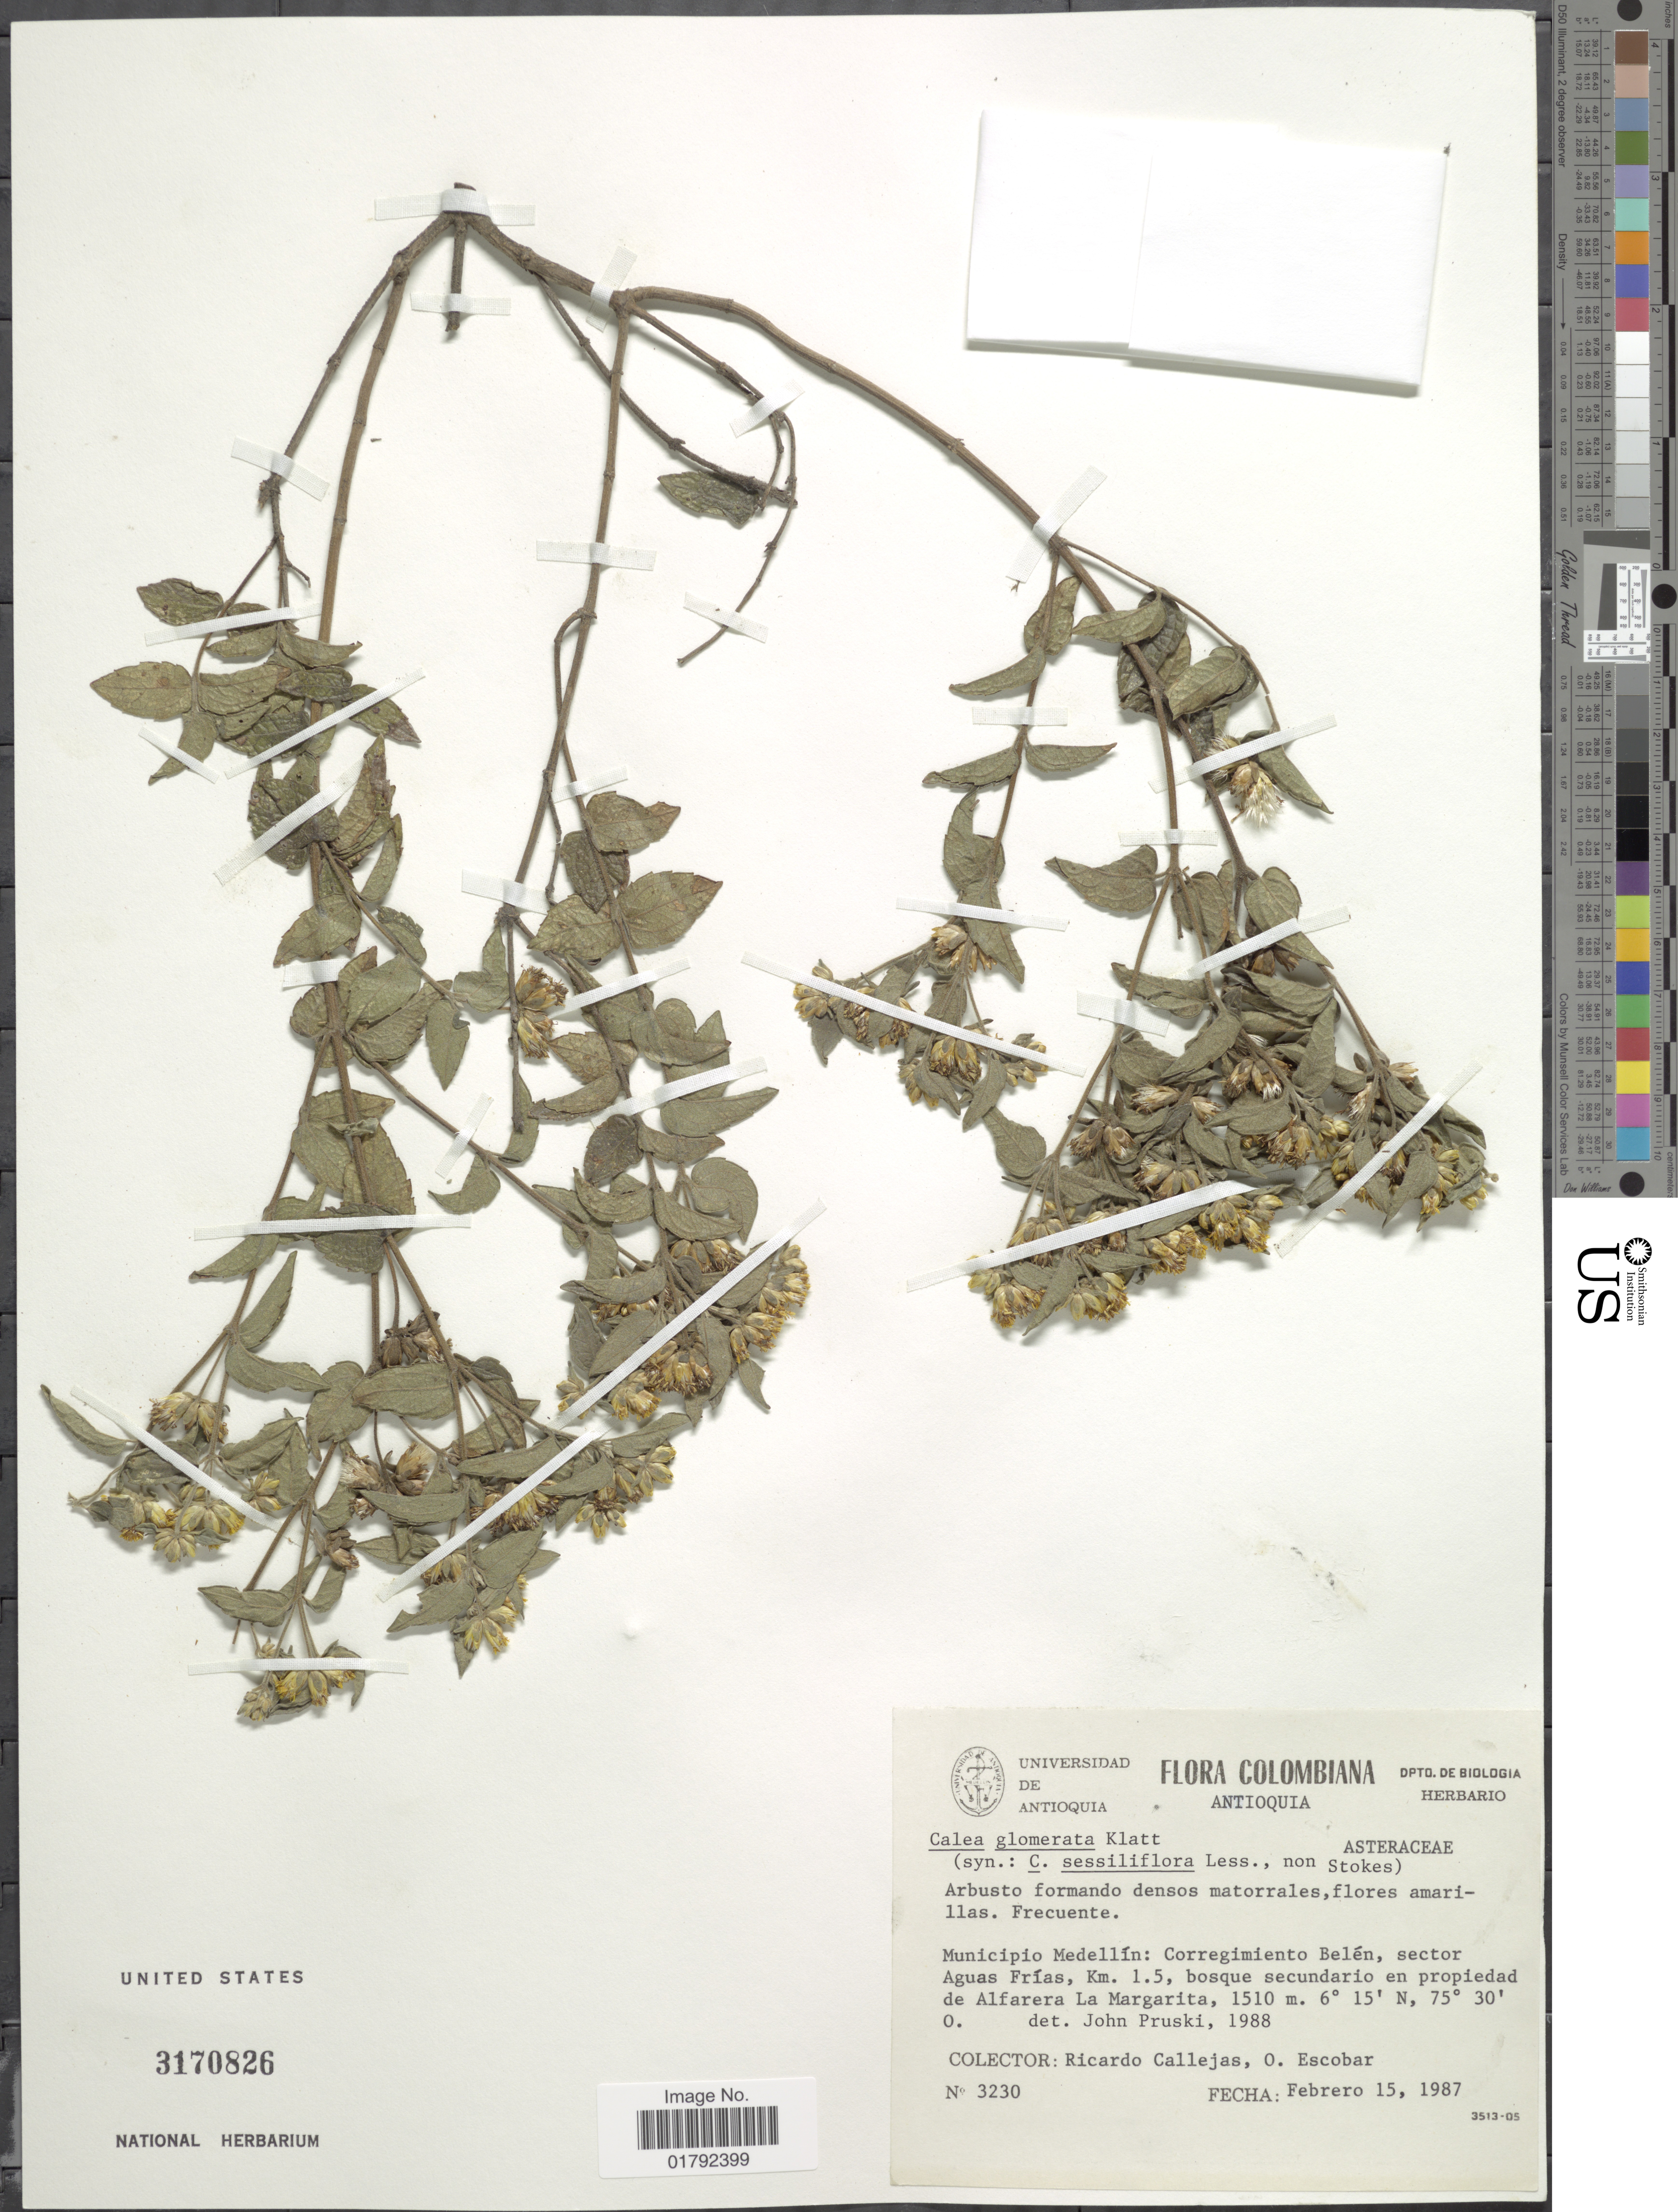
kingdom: Plantae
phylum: Tracheophyta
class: Magnoliopsida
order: Asterales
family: Asteraceae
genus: Calea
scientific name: Calea sessiliflora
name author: Less.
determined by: Bueno, Vinicius Resende, (ICN), Universidade Federal do Rio Grande do Sul (BRAZIL)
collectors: R. Callejas & O. D. Escobar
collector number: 3230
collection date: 1987-02-15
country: Colombia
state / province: Antioquia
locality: Municipio Medellin: Corregimiento Belen, sector Aguas Frias, Km. 1.5, bosque secundario en propiedad de Alfarera La Margarita.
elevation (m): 1510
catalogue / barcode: US 3170826